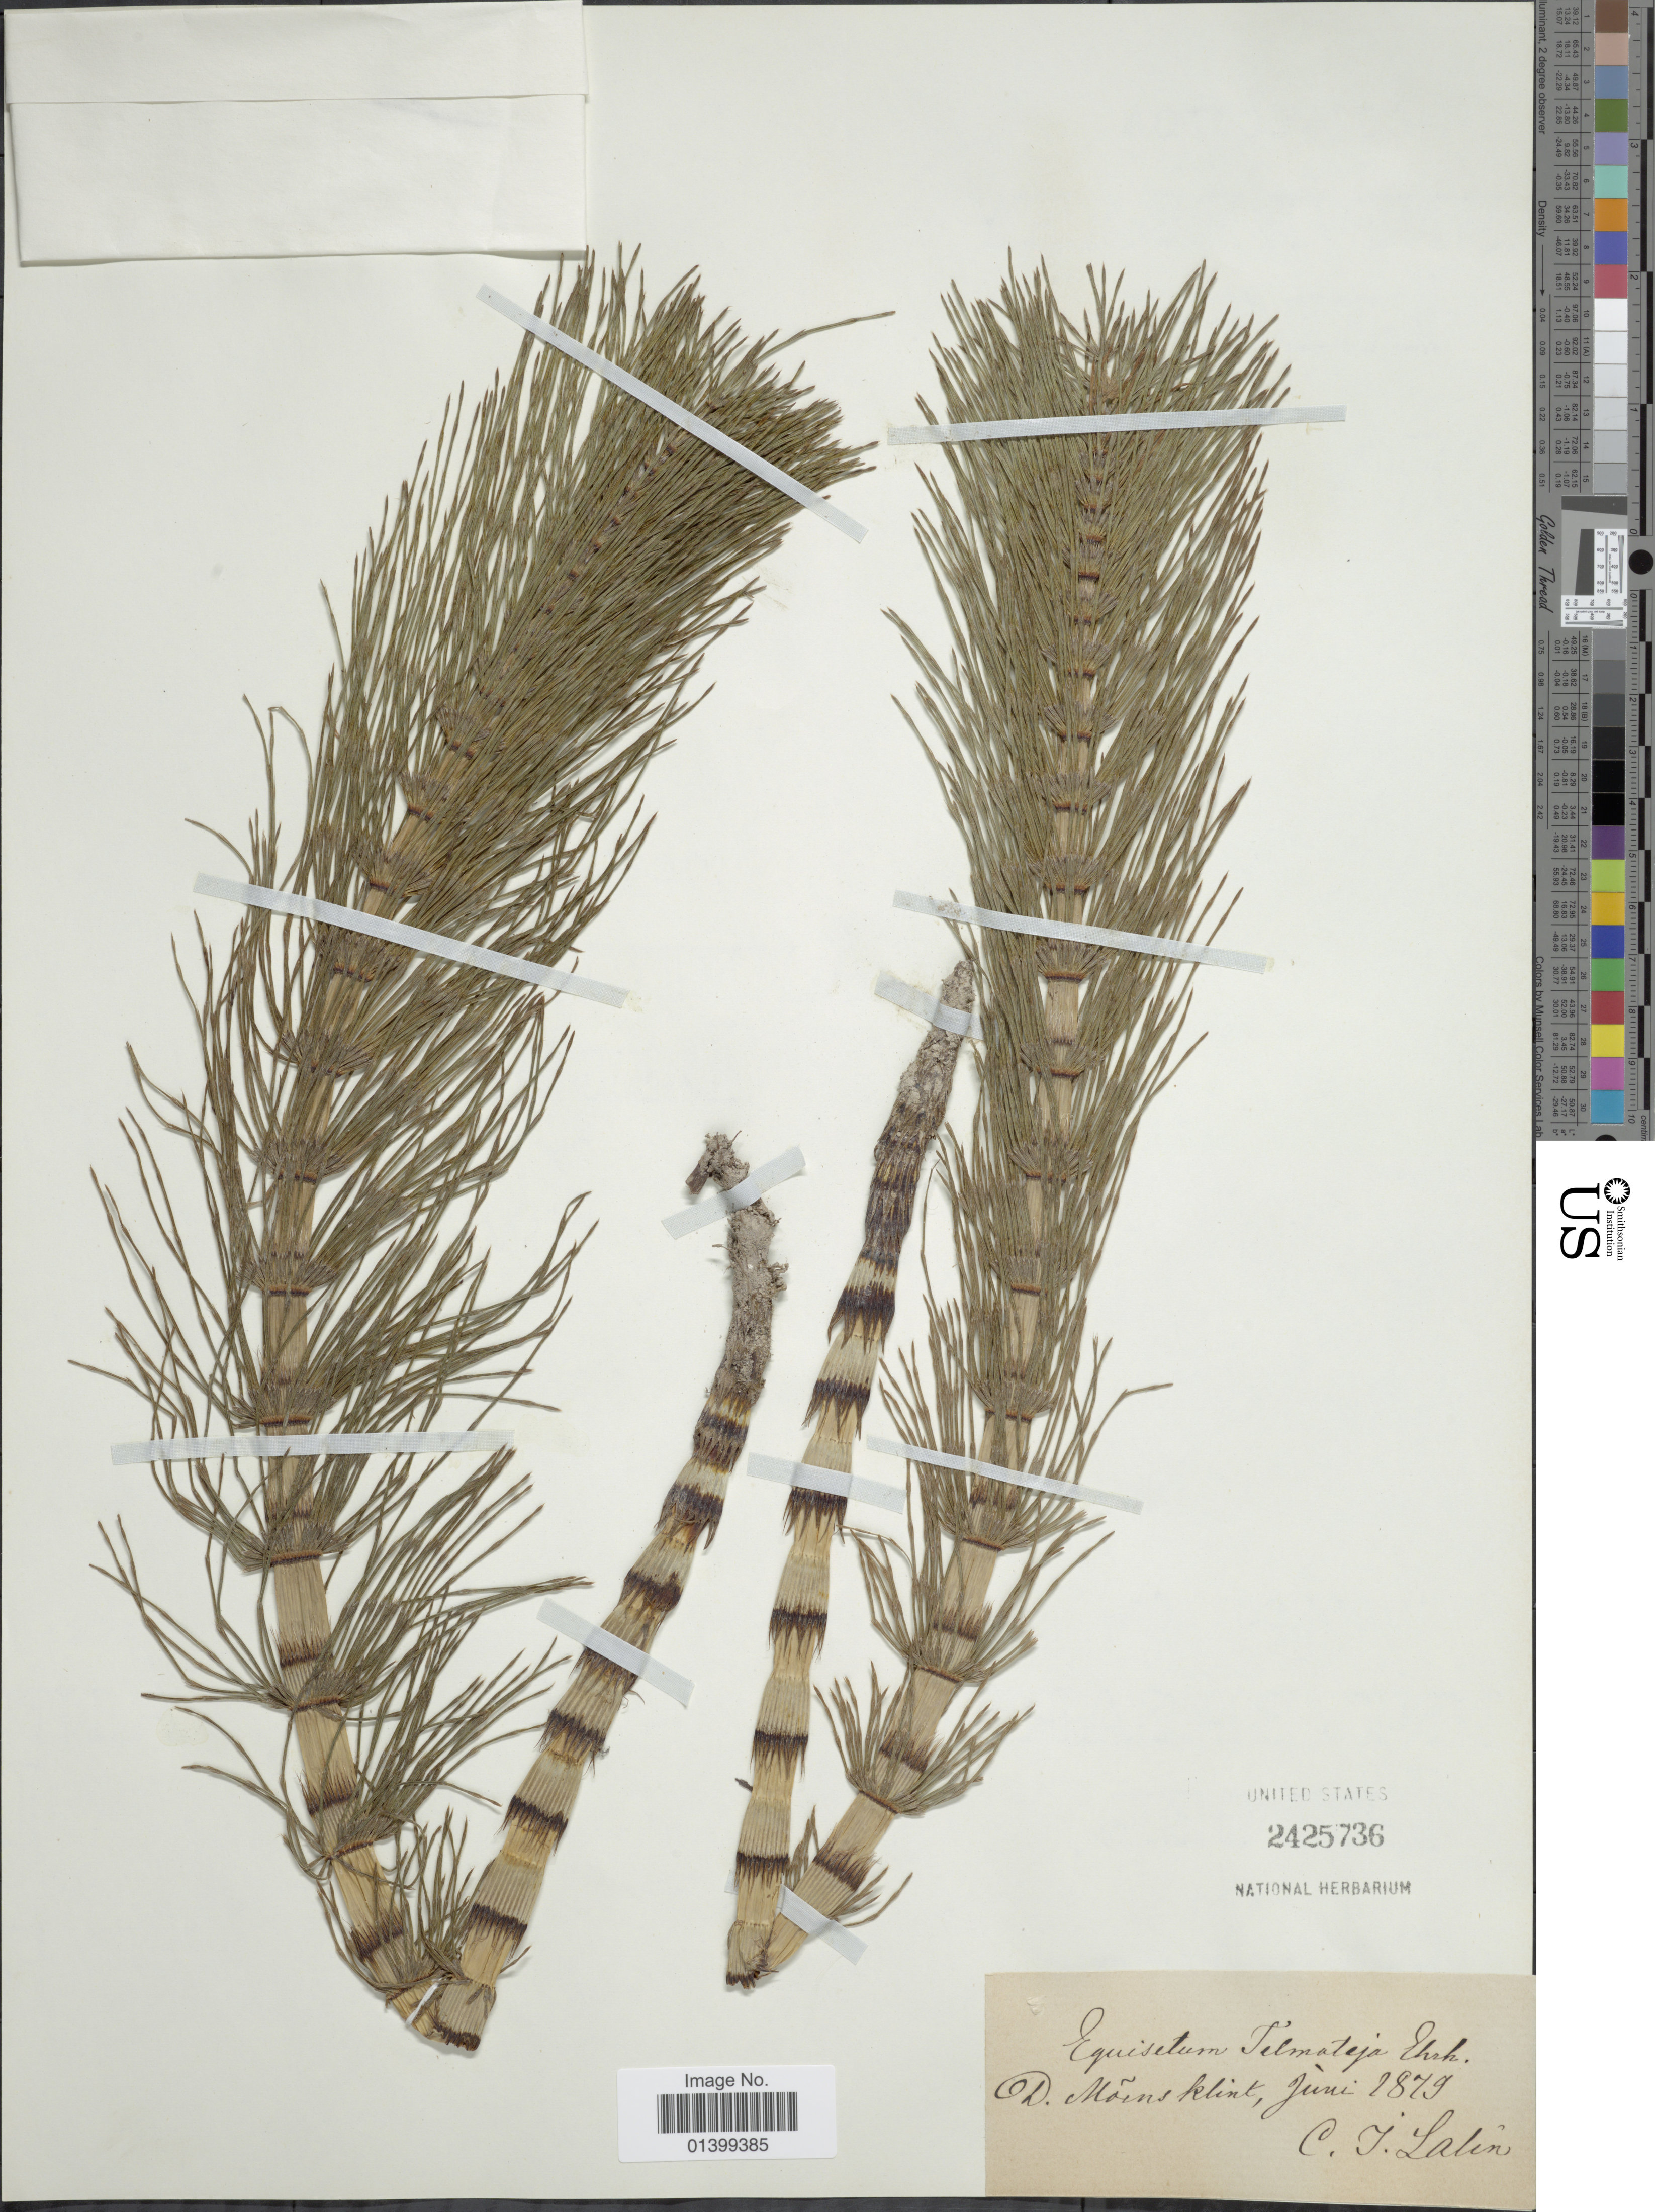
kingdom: Plantae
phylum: Tracheophyta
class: Polypodiopsida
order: Equisetales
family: Equisetaceae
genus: Equisetum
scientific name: Equisetum telmateia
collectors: C. Lalim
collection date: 1879-06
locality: D. Moins klint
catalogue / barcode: US 2425736